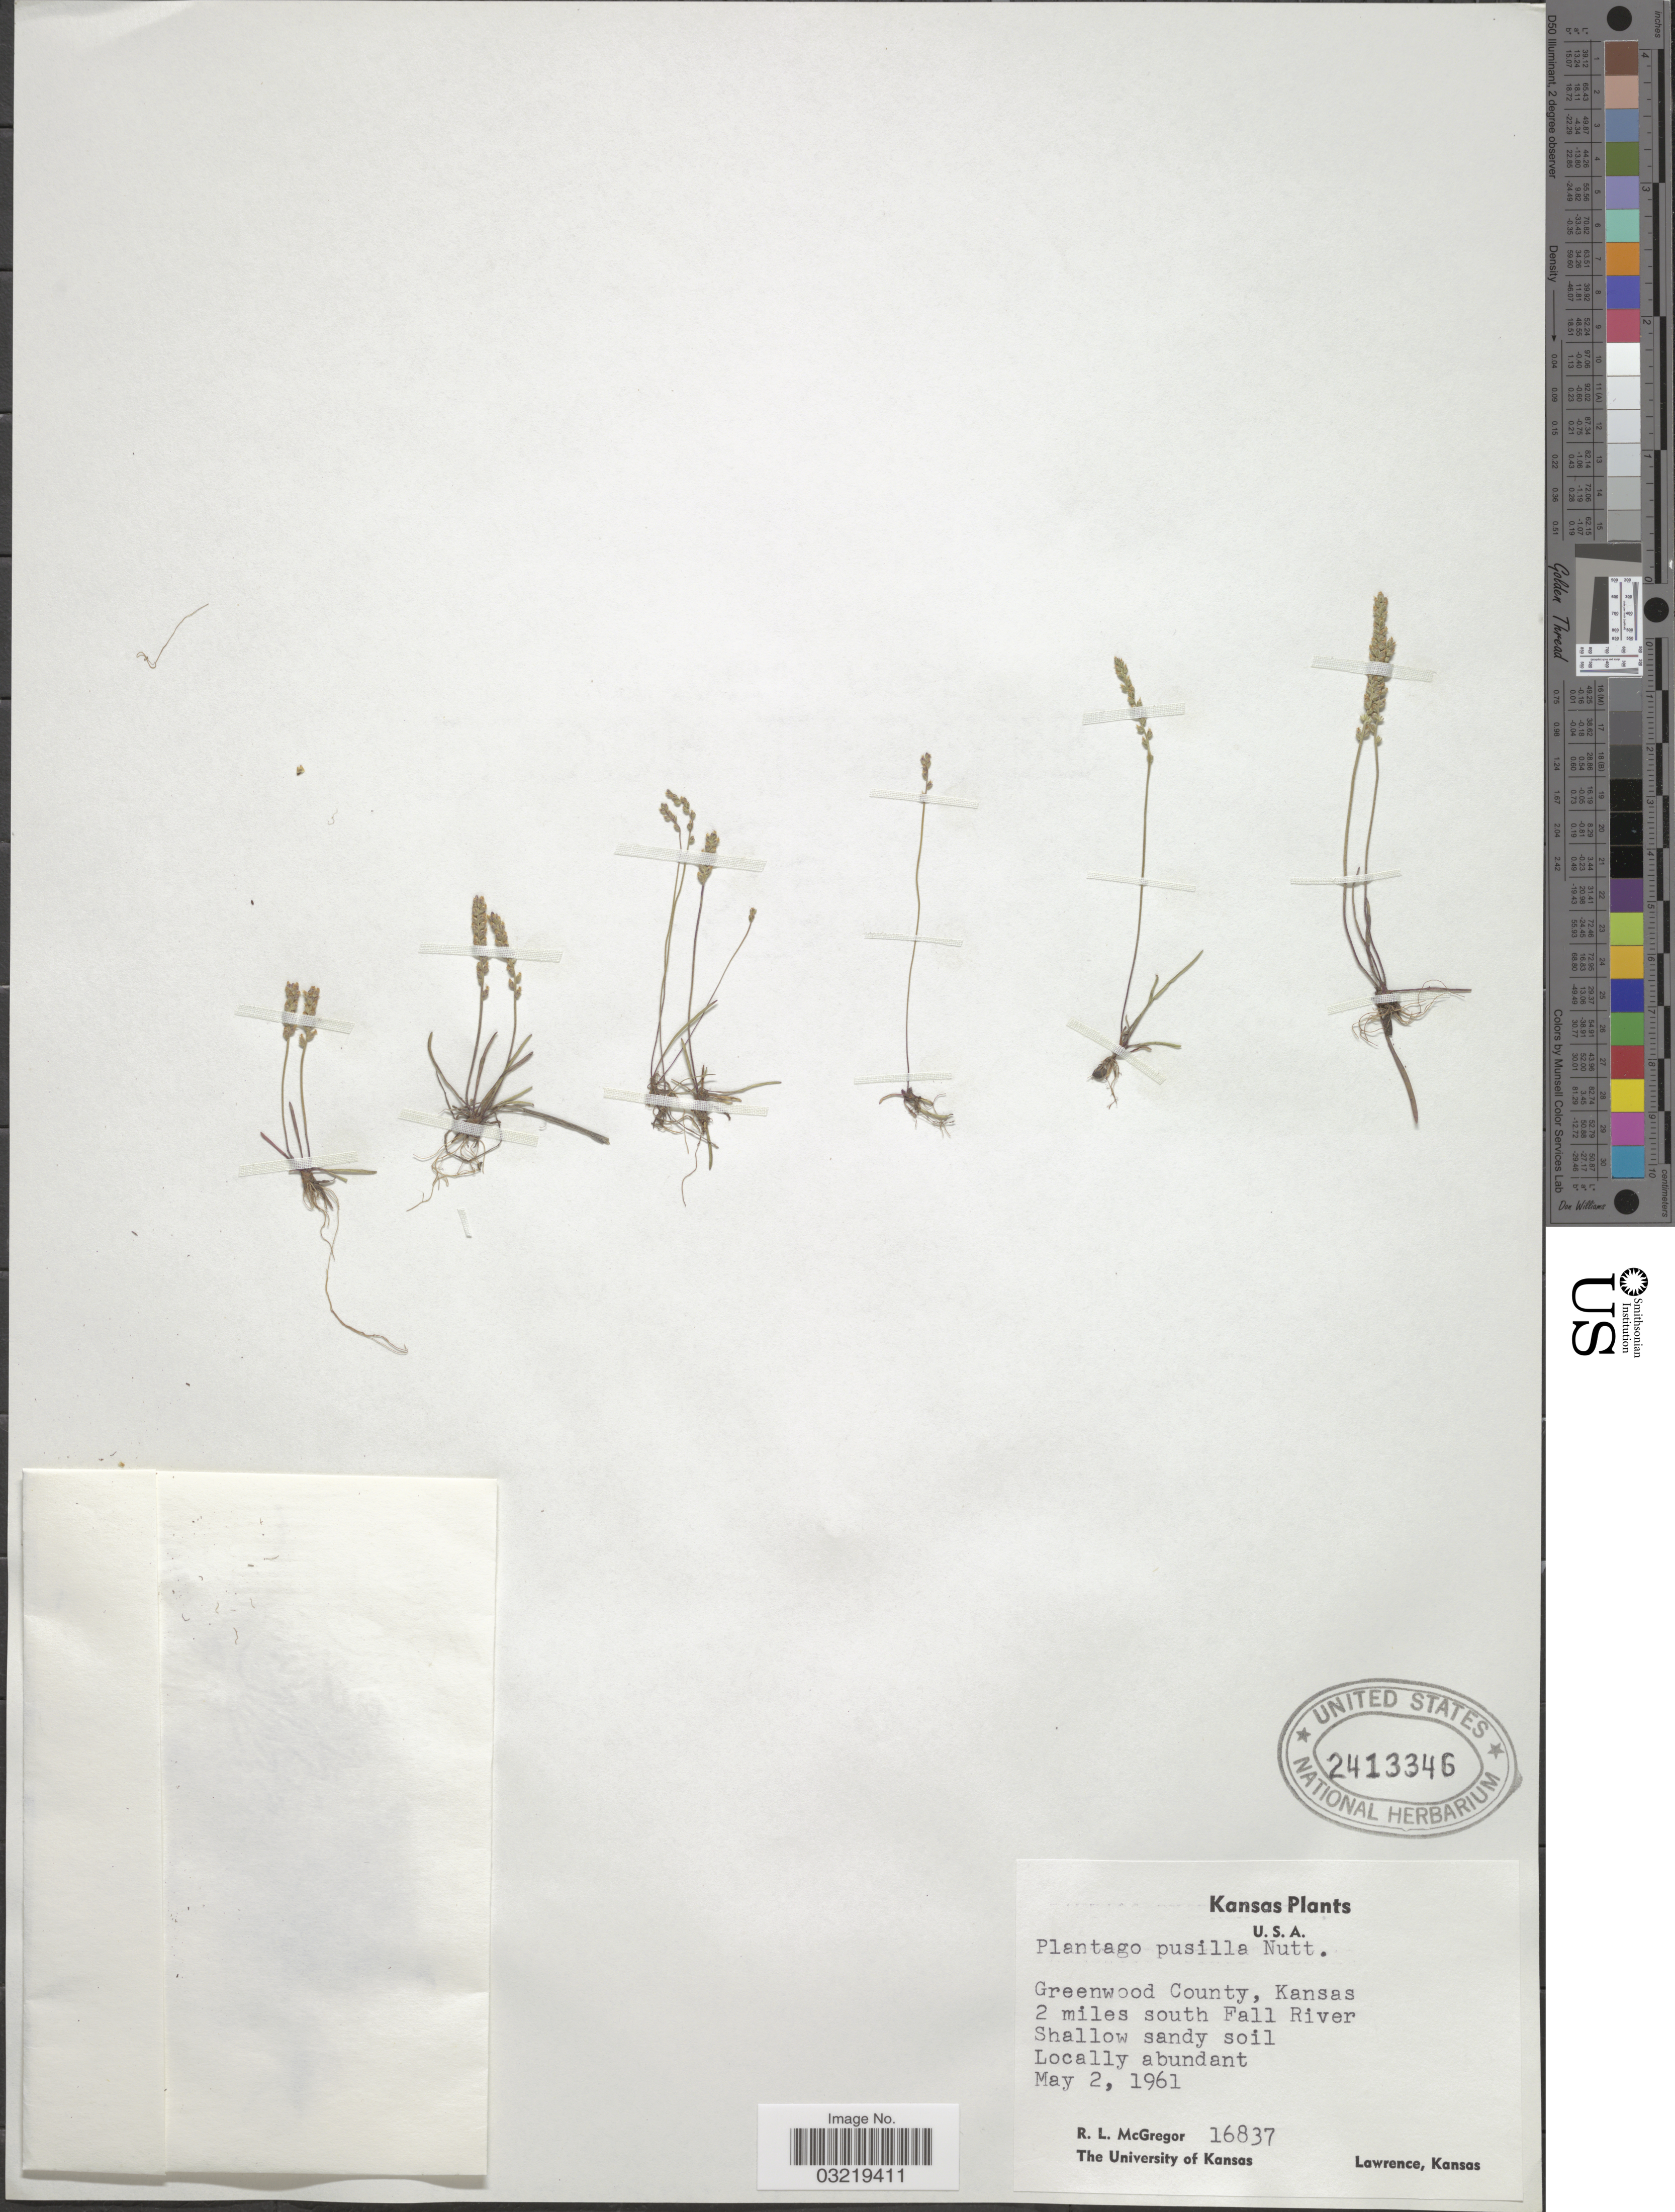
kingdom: Plantae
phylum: Tracheophyta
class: Magnoliopsida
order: Lamiales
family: Plantaginaceae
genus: Plantago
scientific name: Plantago pusilla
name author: Nutt.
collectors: R. McGregor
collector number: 16837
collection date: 1961-05-02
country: United States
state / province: Kansas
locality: Greenwood County. 2 miles south Fall River.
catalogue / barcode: US 2413346